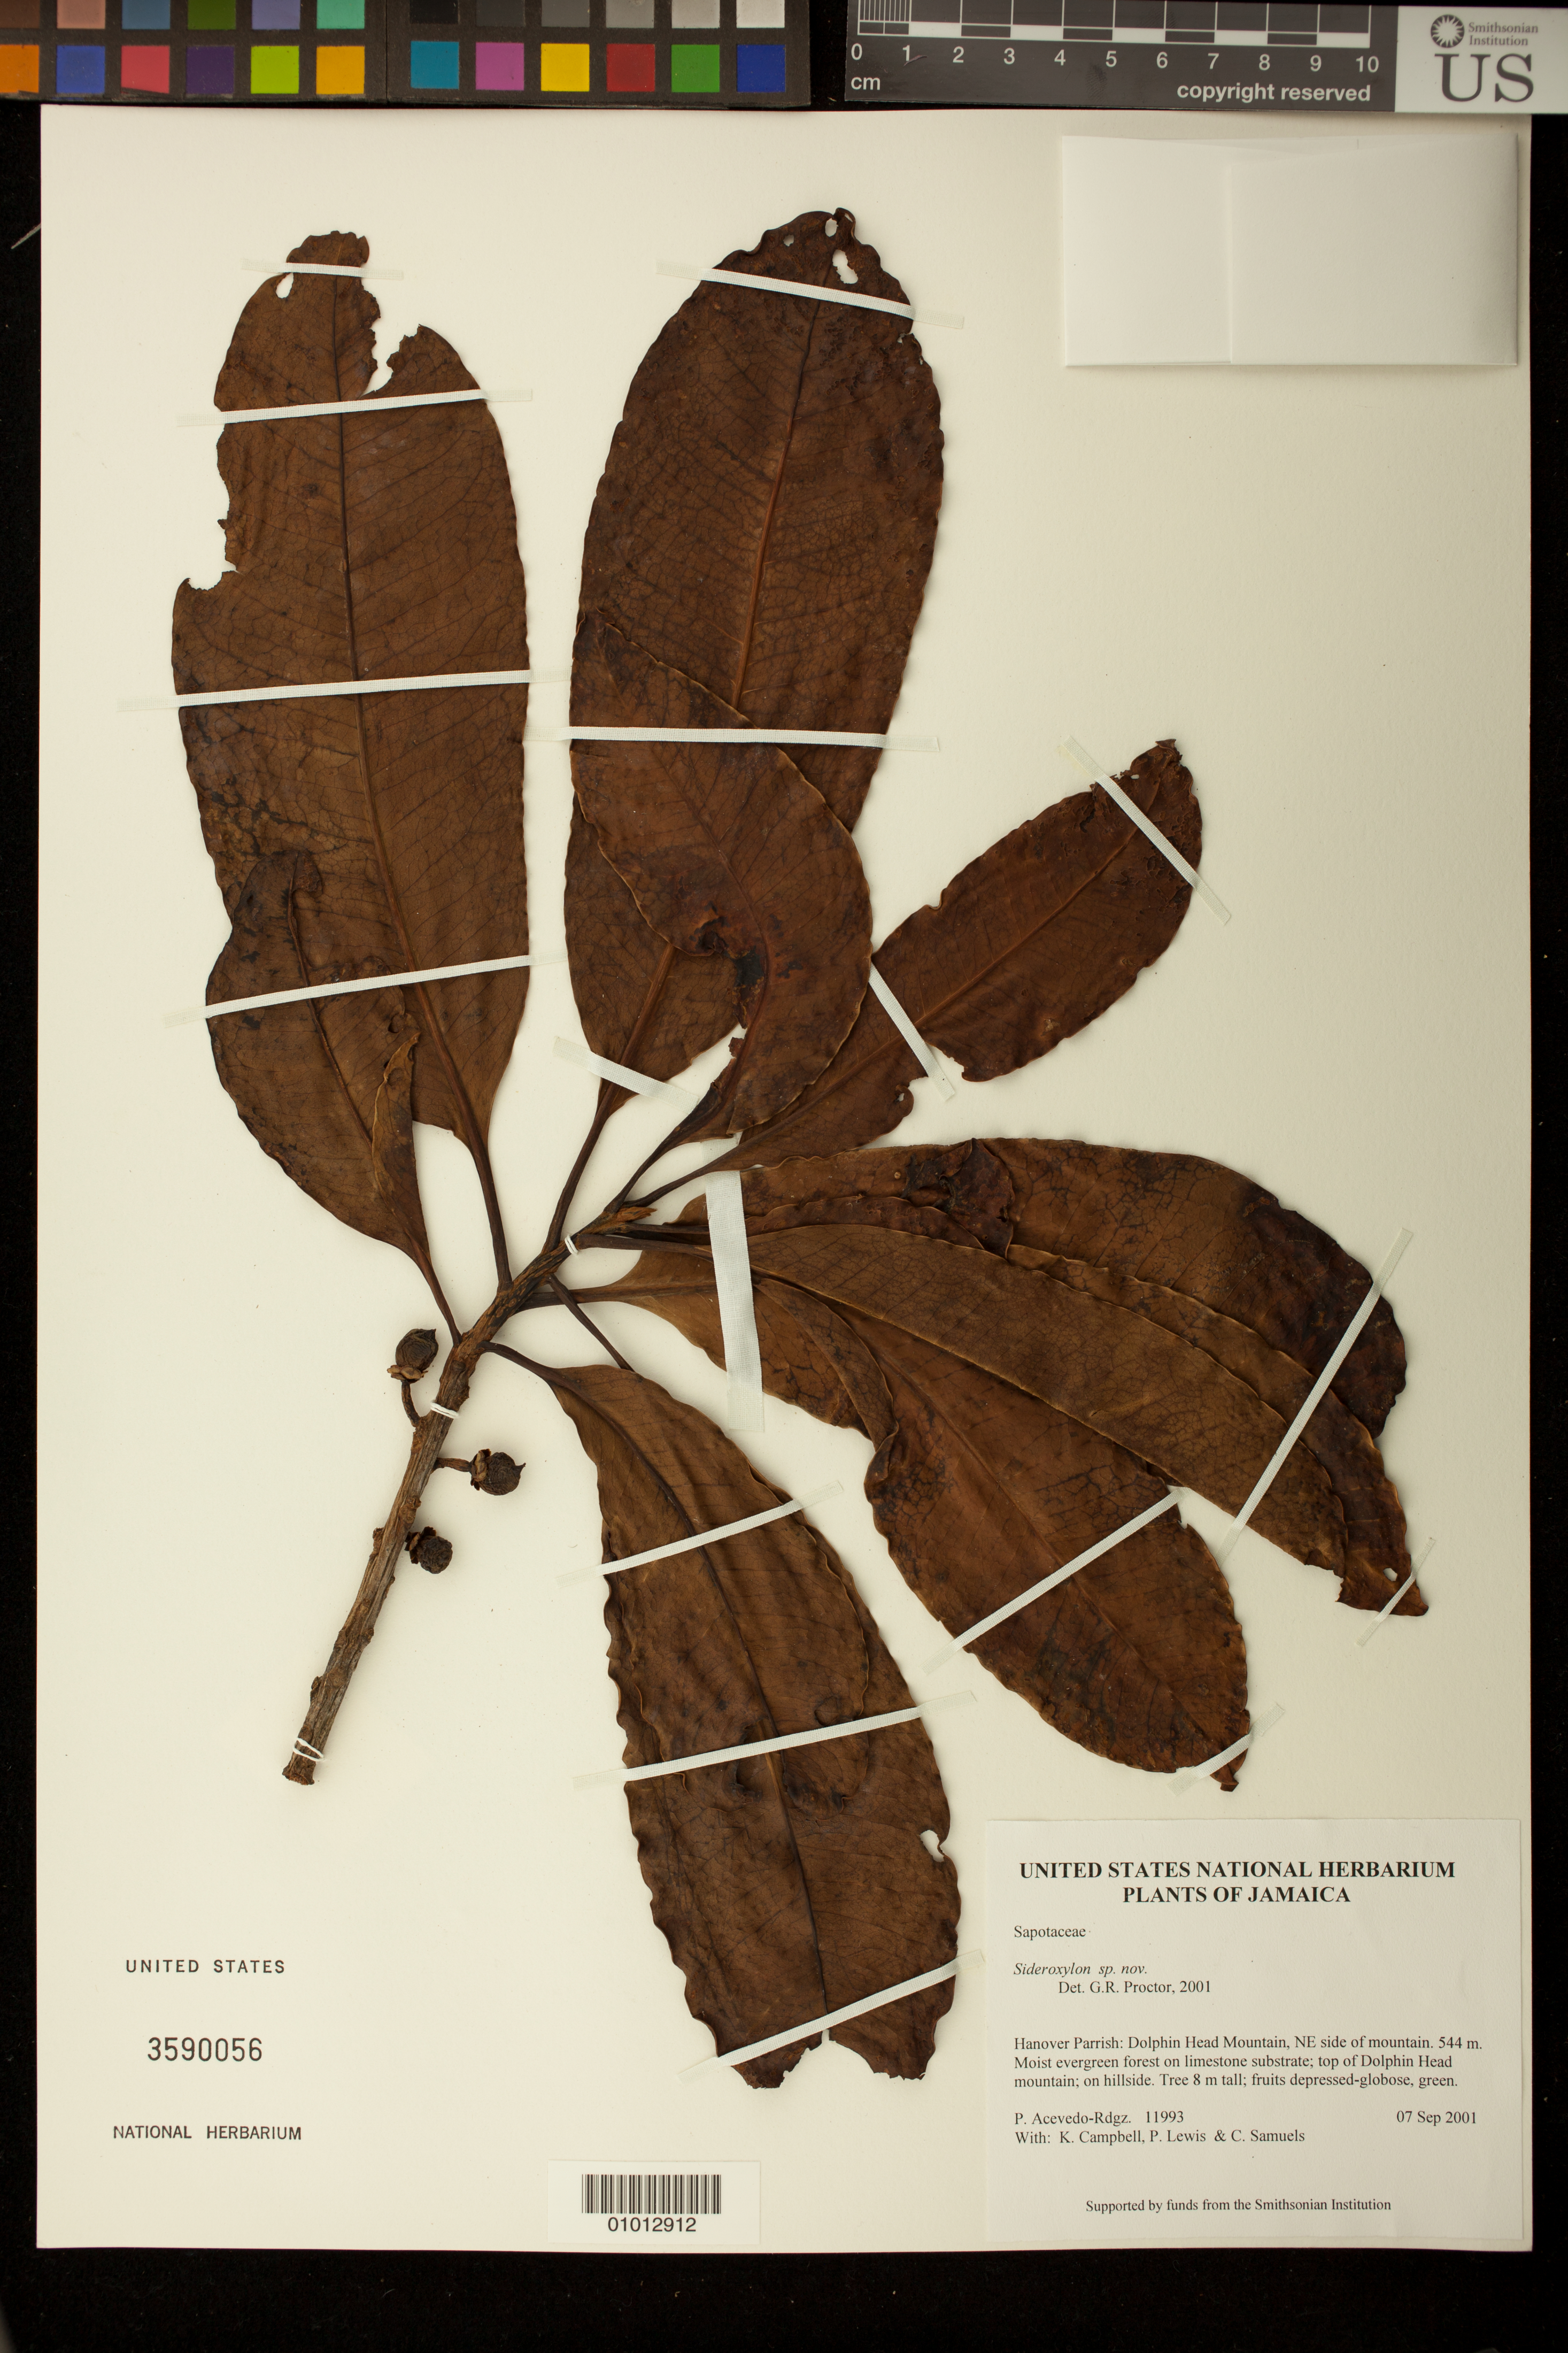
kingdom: Plantae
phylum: Tracheophyta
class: Magnoliopsida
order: Ericales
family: Sapotaceae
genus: Sideroxylon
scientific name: Sideroxylon sp. nov.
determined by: Proctor, G. R.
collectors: P. Acevedo-Rodr., K. Campbell, P. Lewis & C. Samuels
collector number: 11993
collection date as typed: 07 Sep 2001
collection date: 2001-09-07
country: Jamaica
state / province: Hanover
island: Jamaica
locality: Hanover Parrish: Dolphin Head Mountain, NE side of mountain.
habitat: Moist evergreen forest on limestone substrate; top of Dolphin Head mountain; on hillside.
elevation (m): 544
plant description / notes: US, NY, K, MO, P, GH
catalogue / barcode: US 3590056